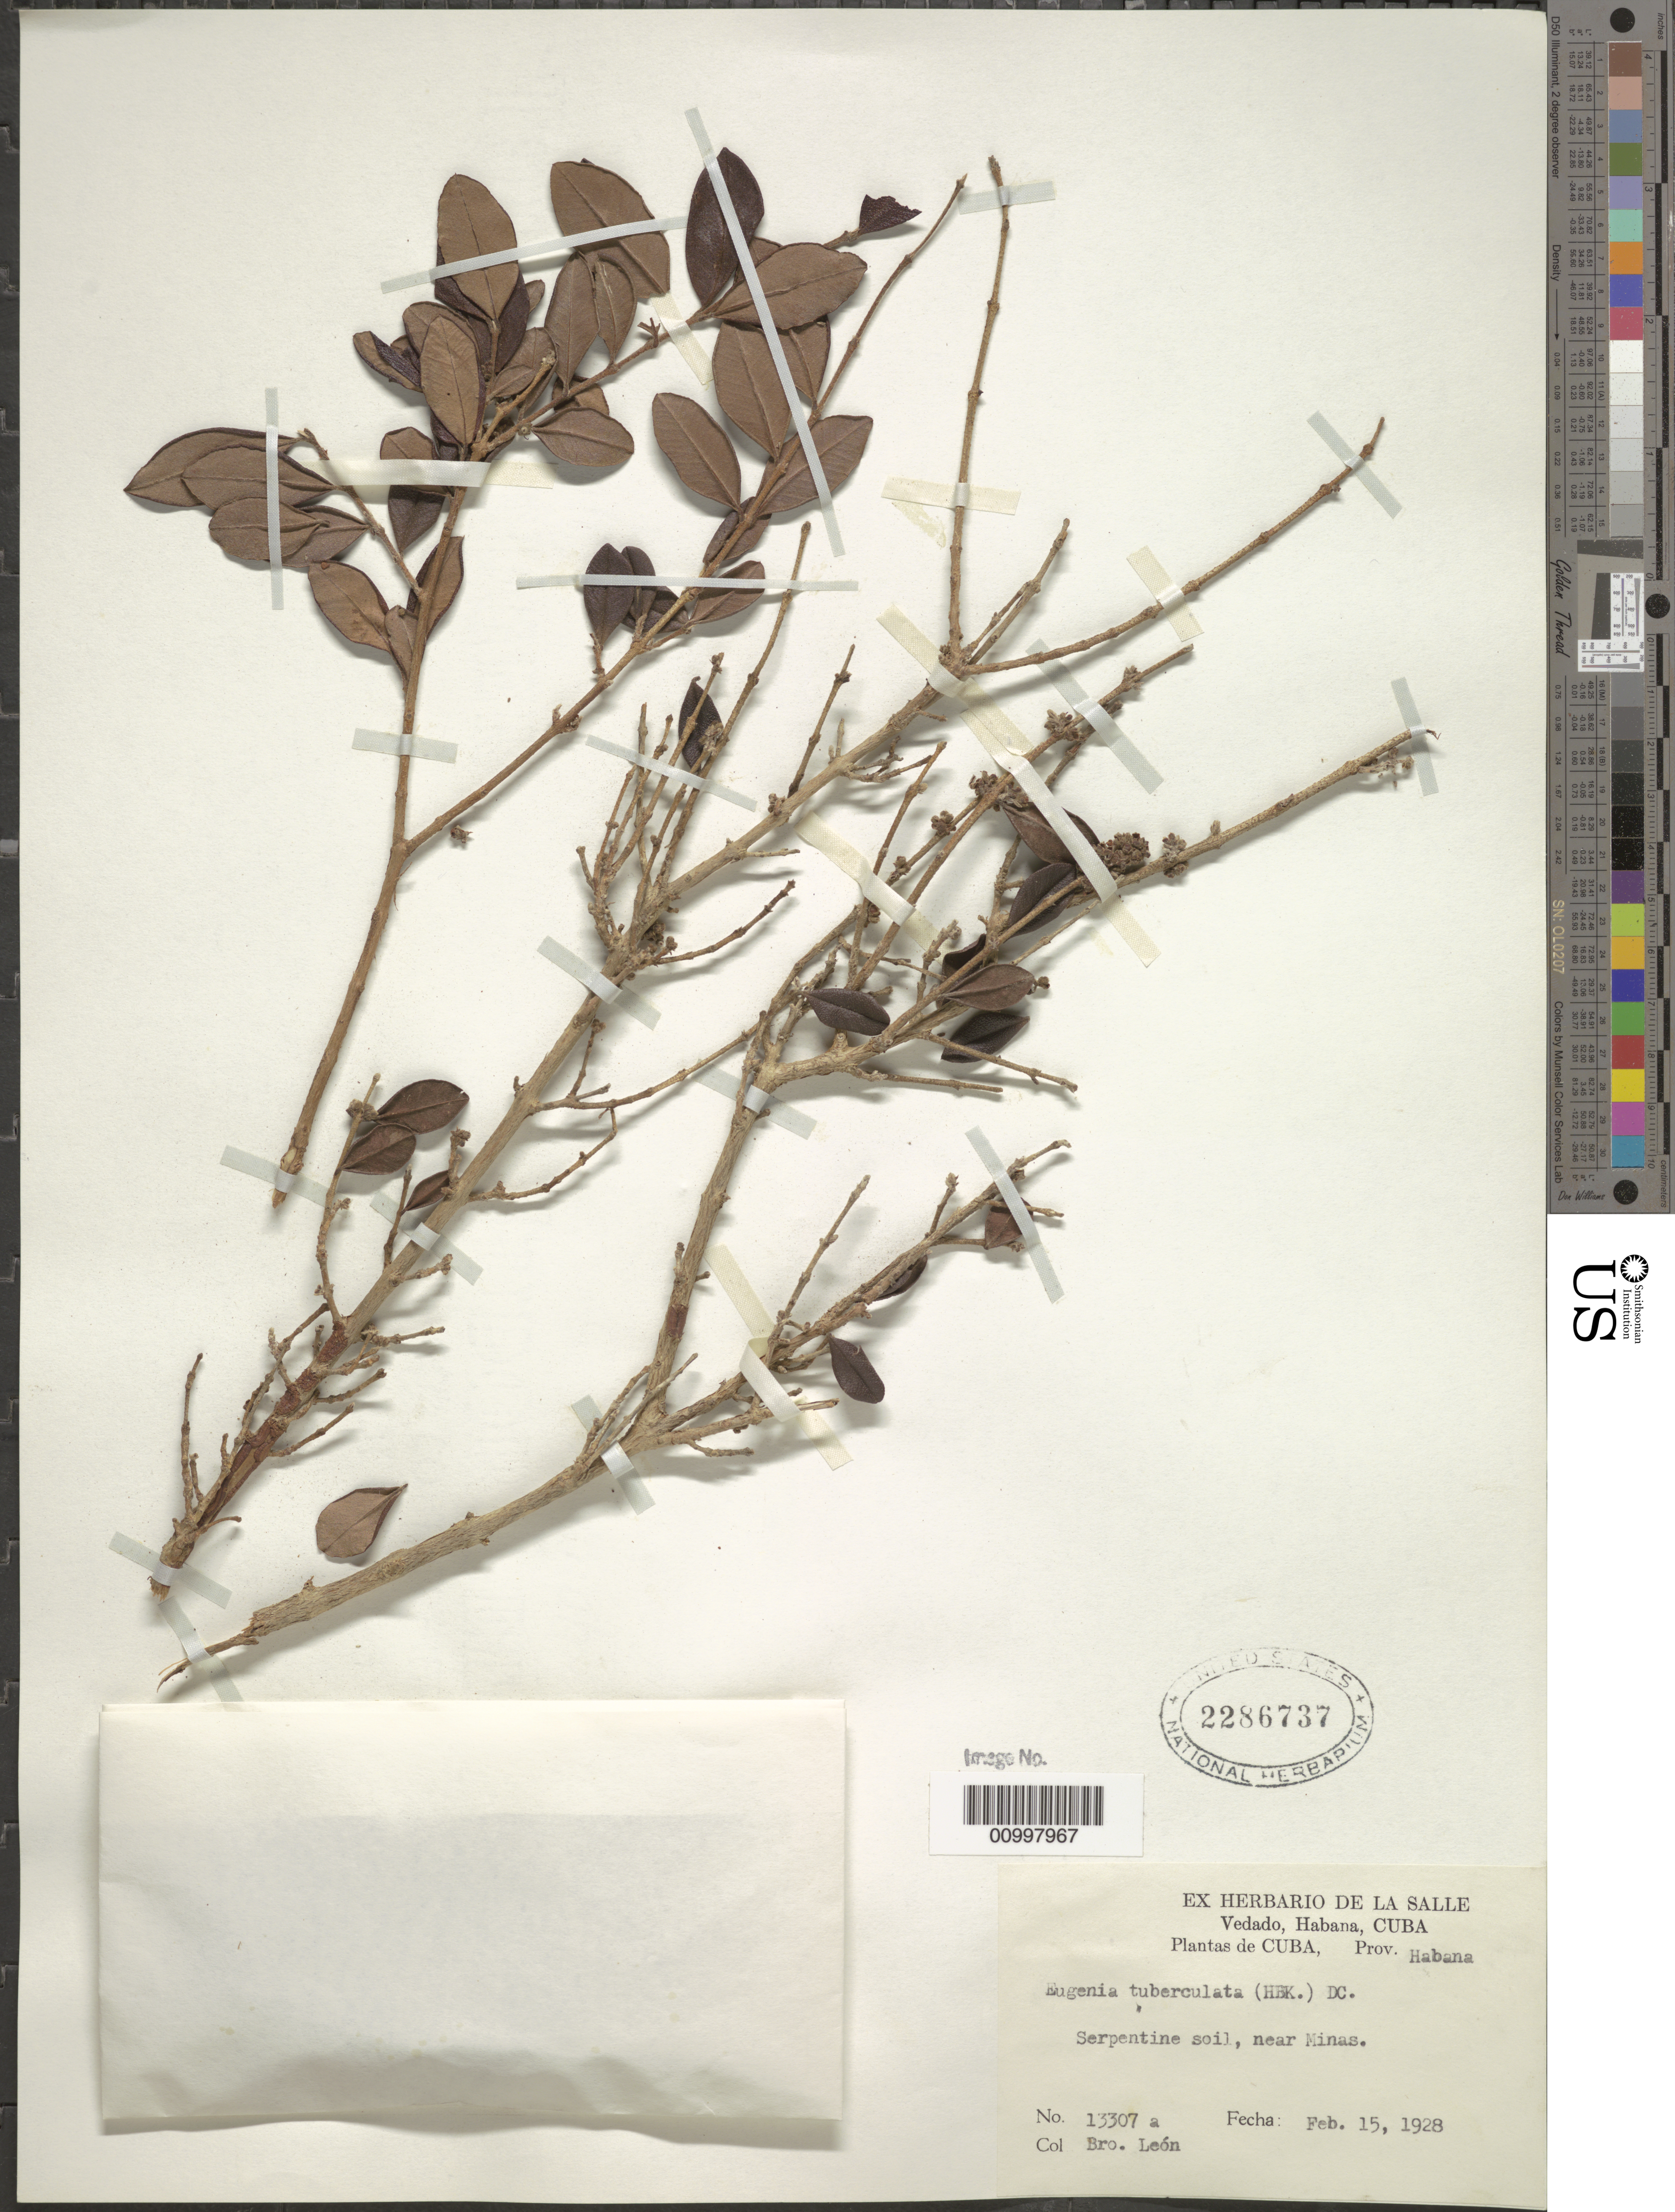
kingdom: Plantae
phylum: Tracheophyta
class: Magnoliopsida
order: Myrtales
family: Myrtaceae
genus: Eugenia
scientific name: Eugenia tuberculata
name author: (Kunth) DC.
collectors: Bro. León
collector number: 13307 a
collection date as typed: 15 Feb 1928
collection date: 1928-02-15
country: Cuba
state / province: La Habana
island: Cuba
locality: Near Minas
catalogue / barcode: US 2286737